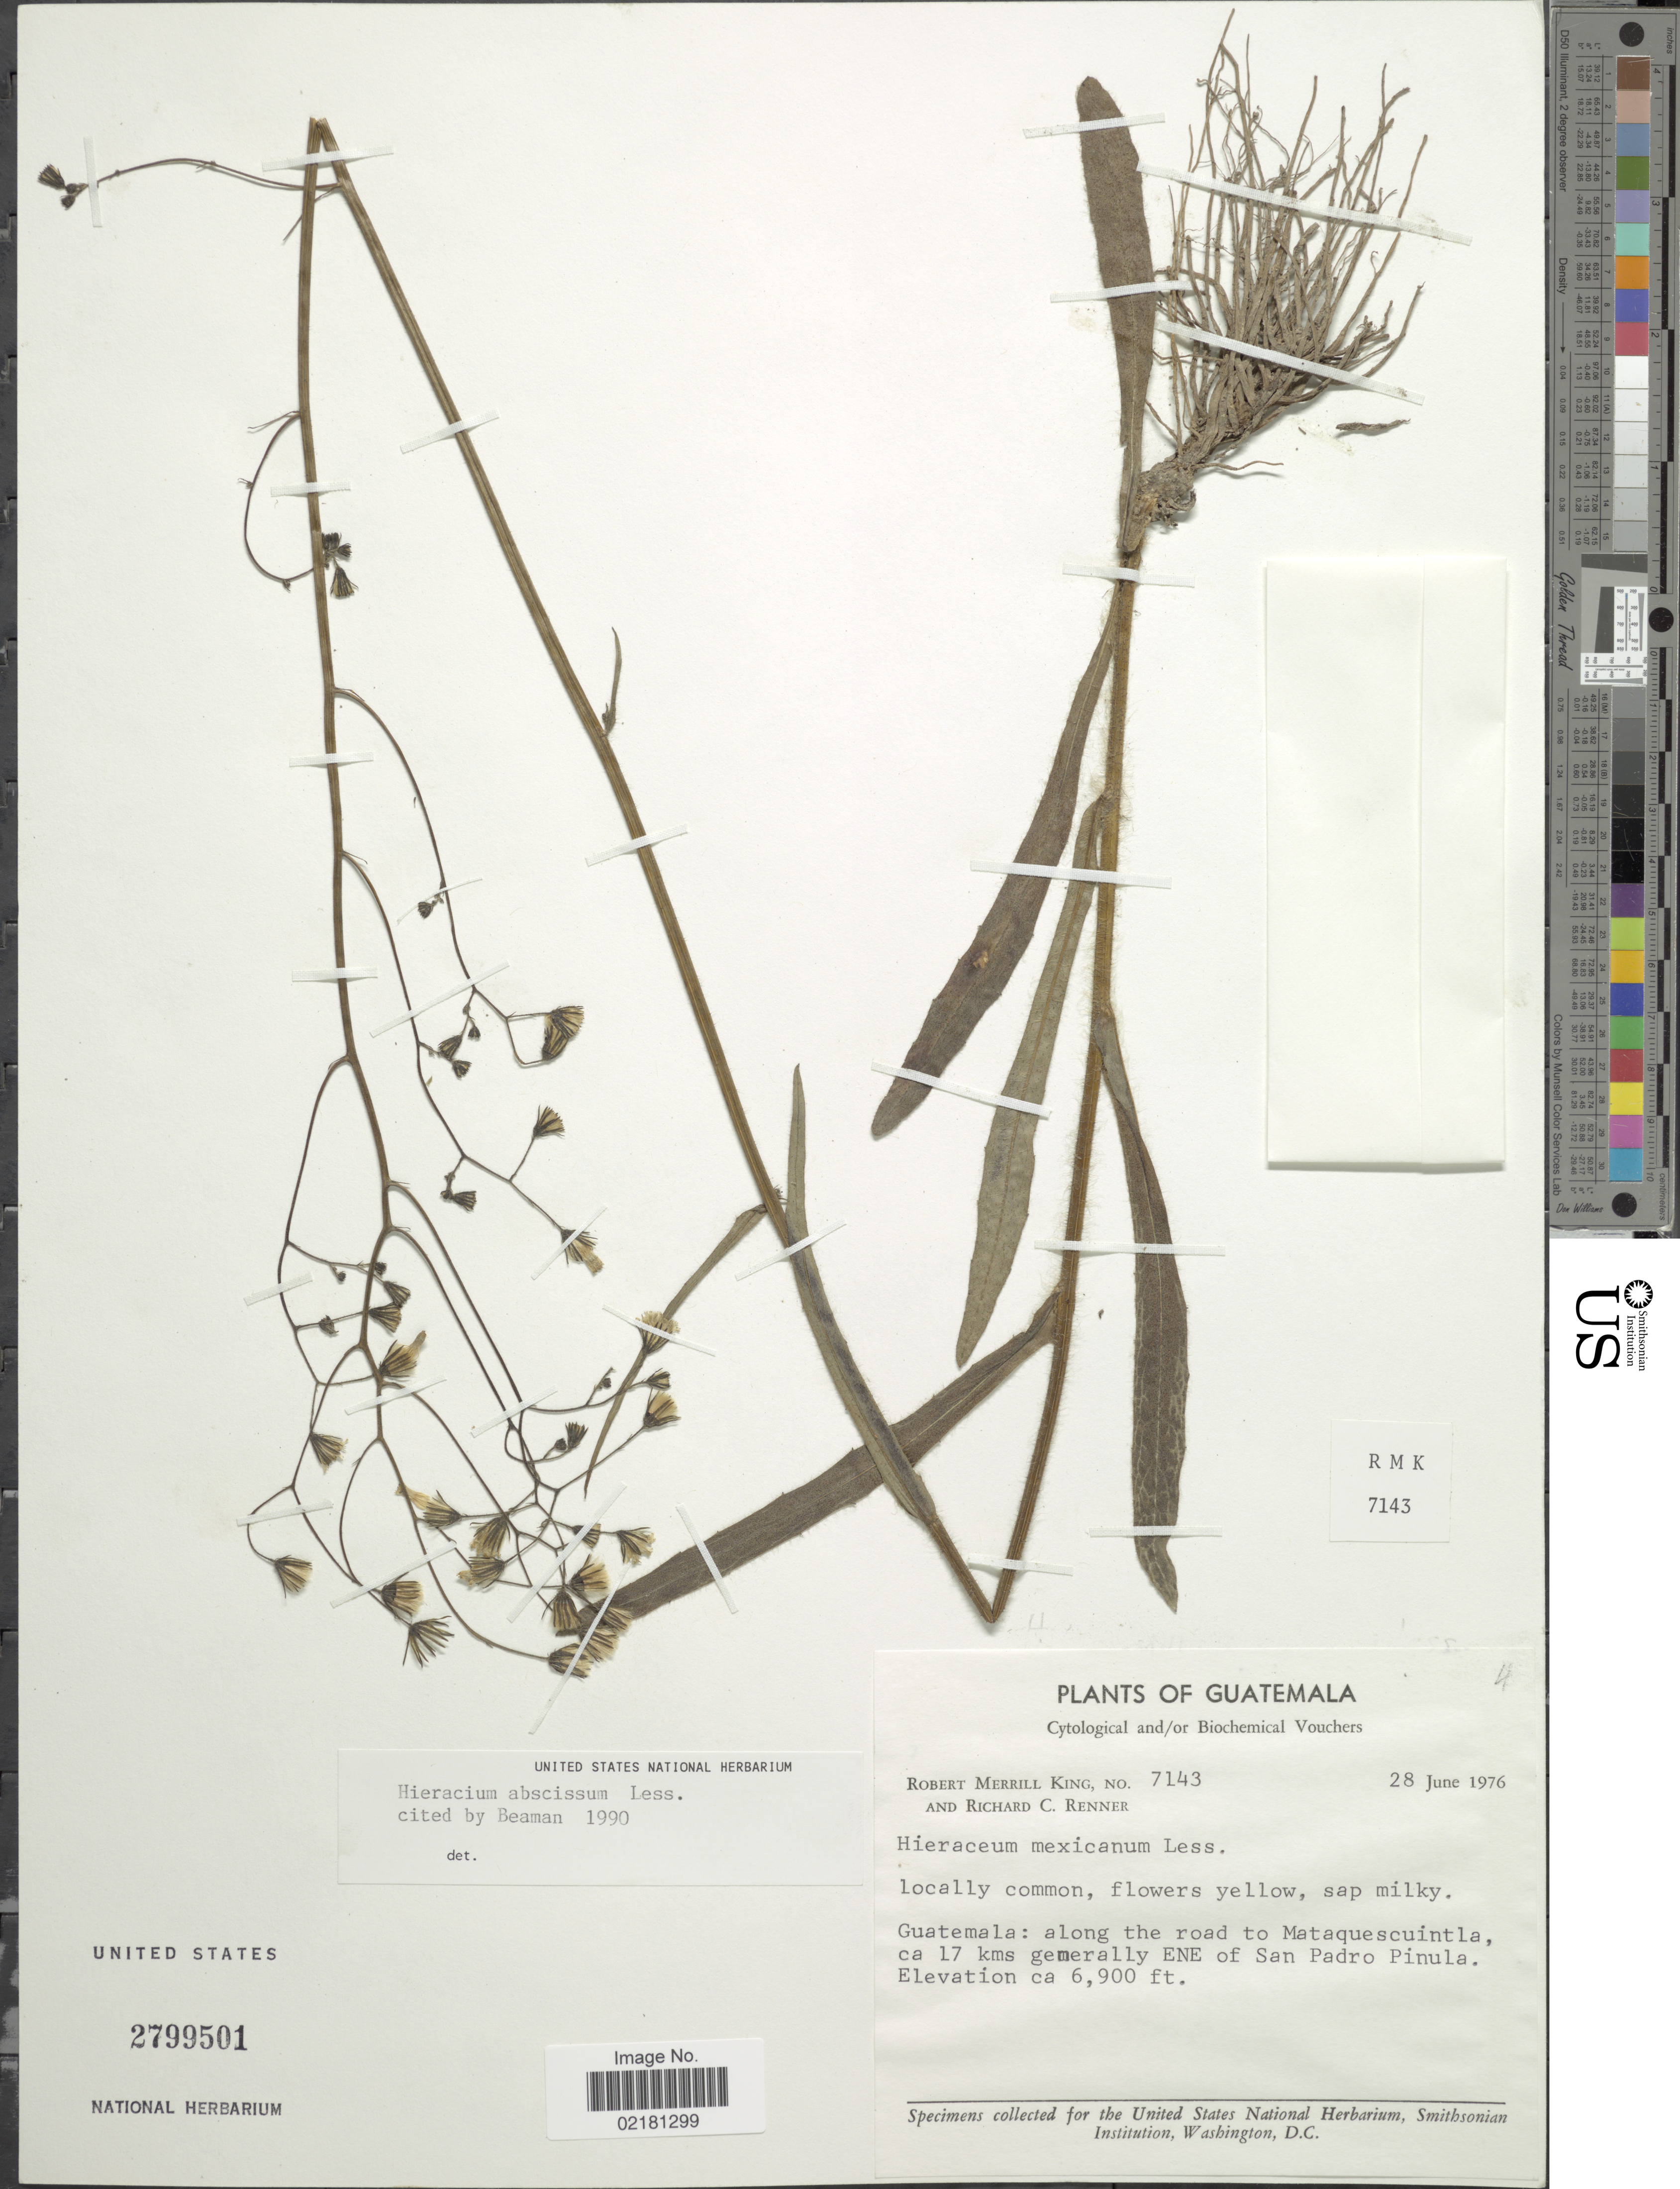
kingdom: Plantae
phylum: Tracheophyta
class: Magnoliopsida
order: Asterales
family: Asteraceae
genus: Hieracium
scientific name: Hieracium abscissum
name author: Less.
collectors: R. M. King & R. C. Renner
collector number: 7143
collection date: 1976-06-28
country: Guatemala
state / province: Guatemala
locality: Along the road to Mataquescuintla, ca 17 kms generally ENE of San Padro Pinula.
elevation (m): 2103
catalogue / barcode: US 2799501